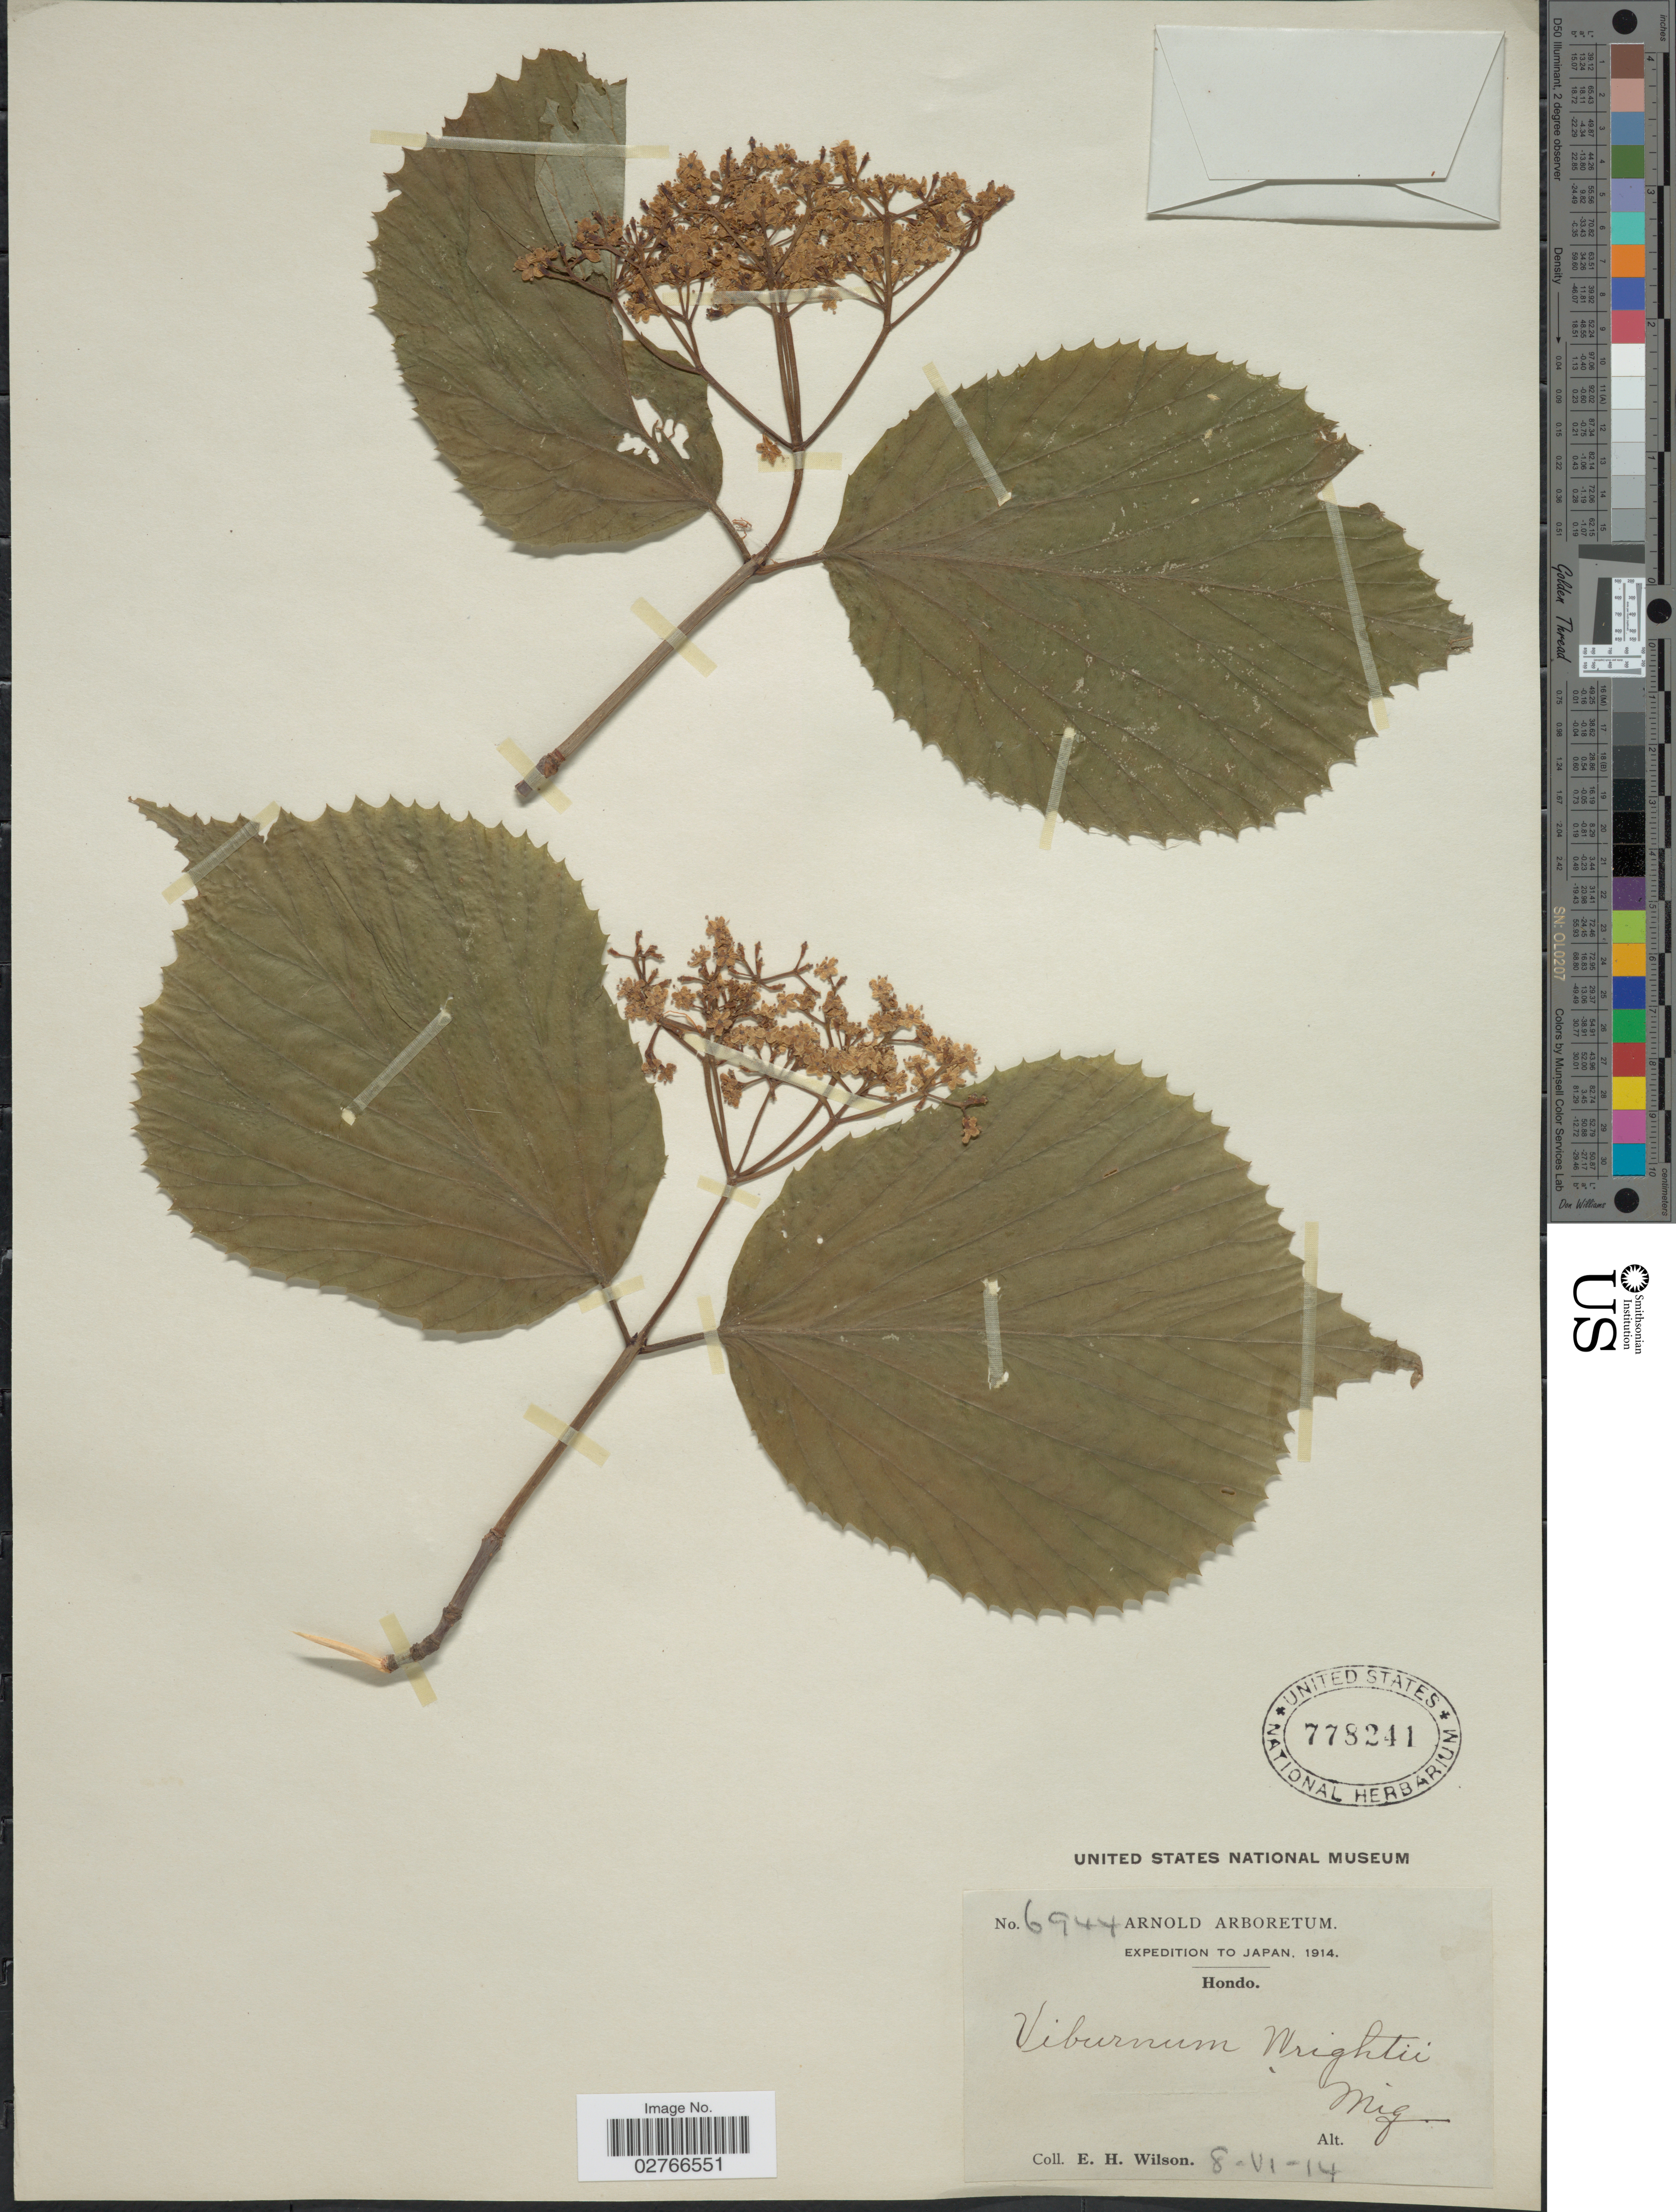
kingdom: Plantae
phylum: Tracheophyta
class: Magnoliopsida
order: Dipsacales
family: Viburnaceae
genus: Viburnum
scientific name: Viburnum wrightii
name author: Miq.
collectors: E. Wilson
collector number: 6944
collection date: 1914-06-08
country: Japan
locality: Hondo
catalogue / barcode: US 778241